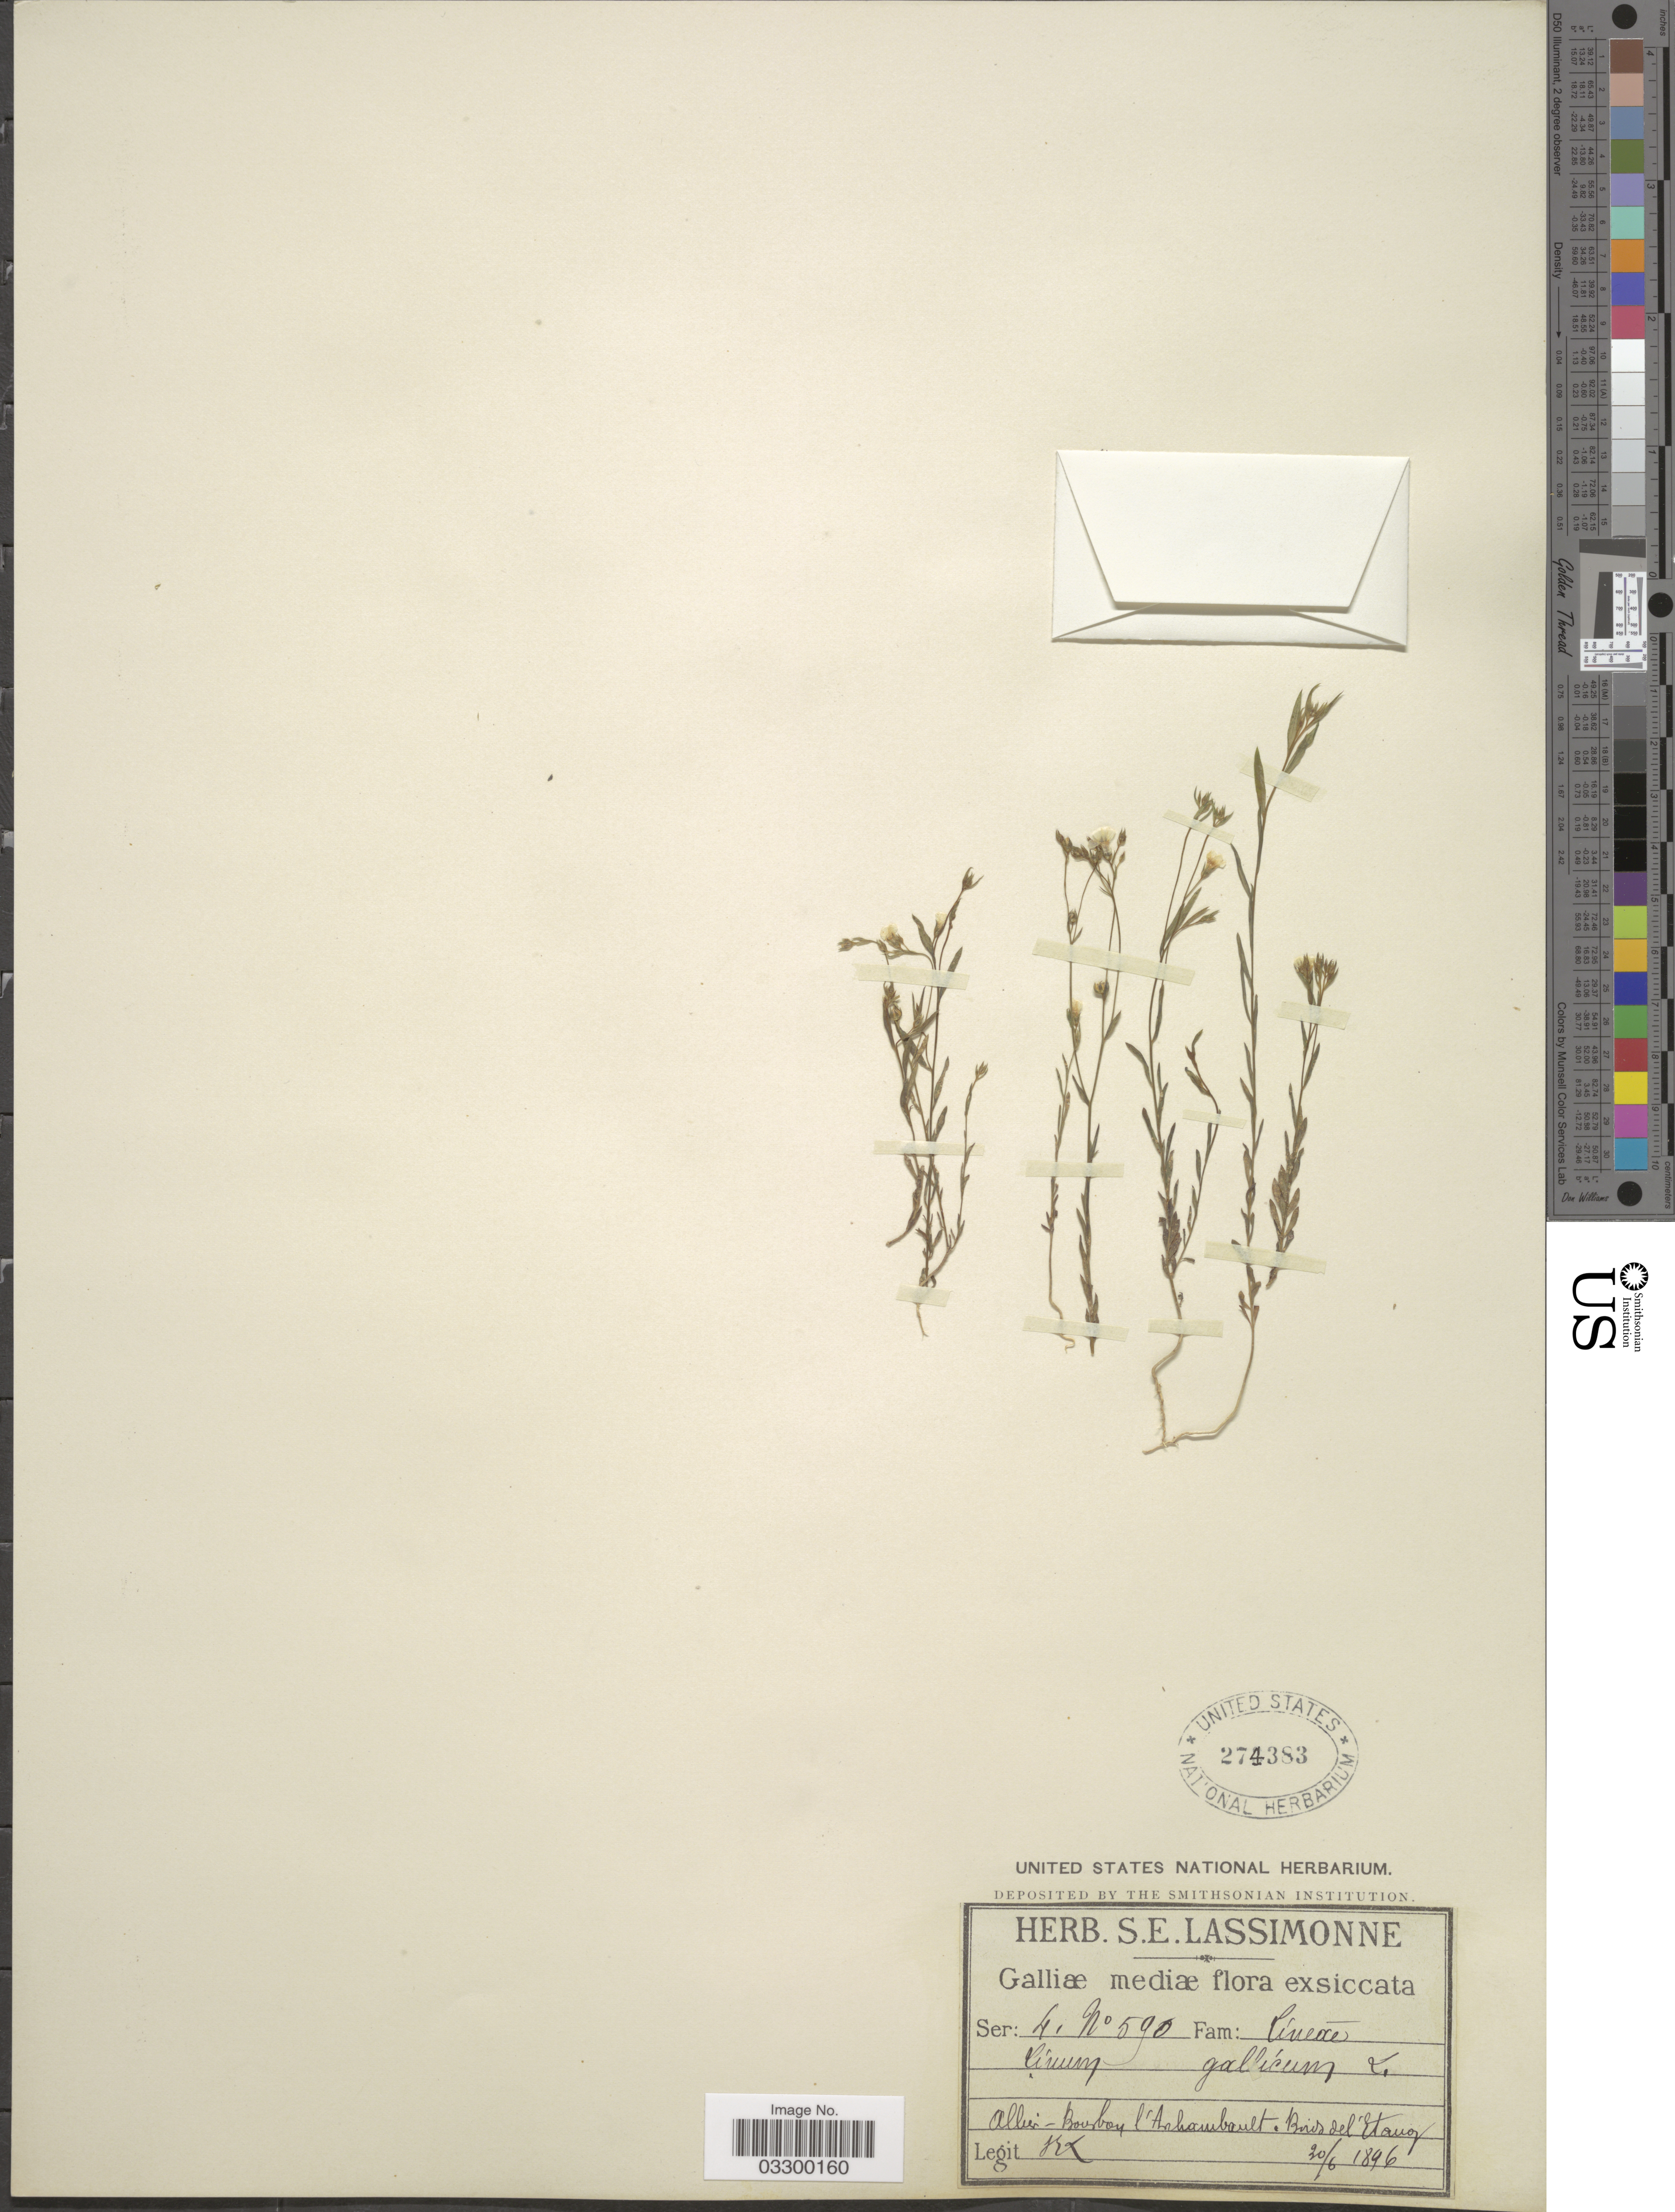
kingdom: Plantae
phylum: Tracheophyta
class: Magnoliopsida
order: Malpighiales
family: Linaceae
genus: Linum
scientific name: Linum gallicum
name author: L.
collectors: S. Lassimonne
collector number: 590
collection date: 1896-06-20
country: France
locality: Galliæ mediæ. Allier - Bourbou l'Arhambault. Bords del Etang.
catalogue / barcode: US 274383